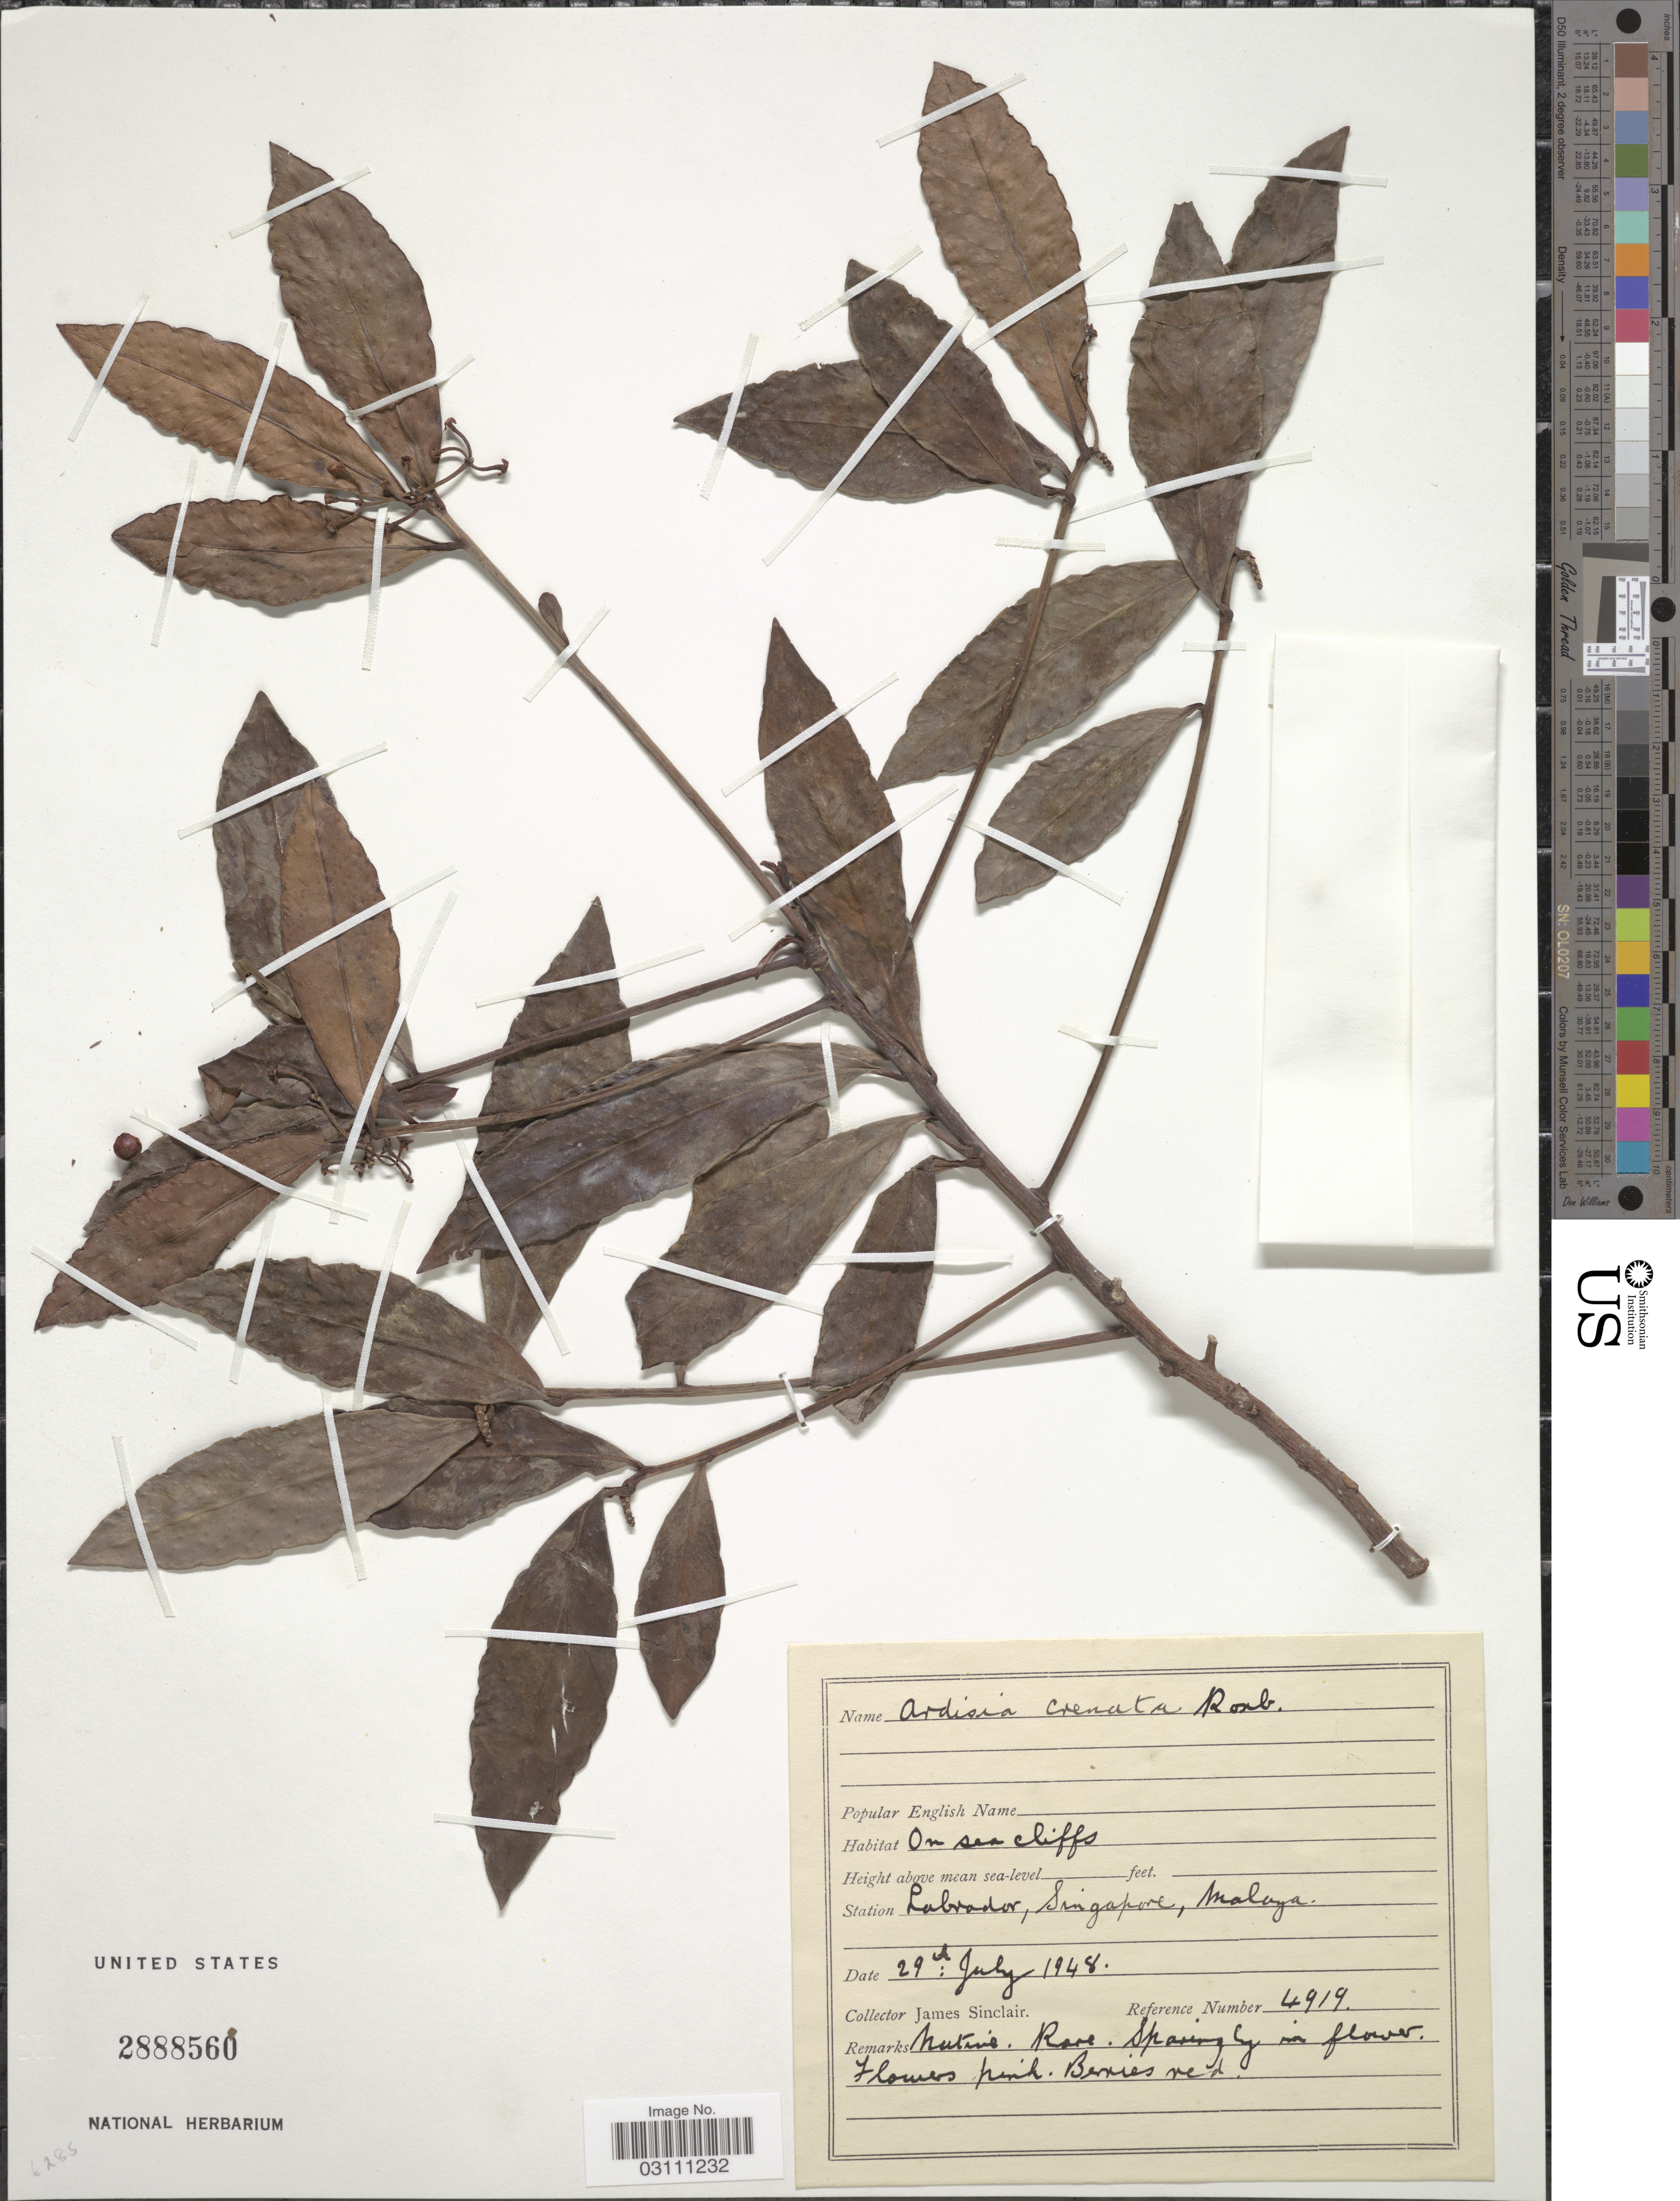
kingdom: Plantae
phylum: Tracheophyta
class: Magnoliopsida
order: Ericales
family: Primulaceae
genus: Ardisia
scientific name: Ardisia crenata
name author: Sims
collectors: J. Sinclair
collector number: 4919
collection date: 1948-07-29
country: Singapore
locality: Station Labrador, Malaya.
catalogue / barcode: US 2888560